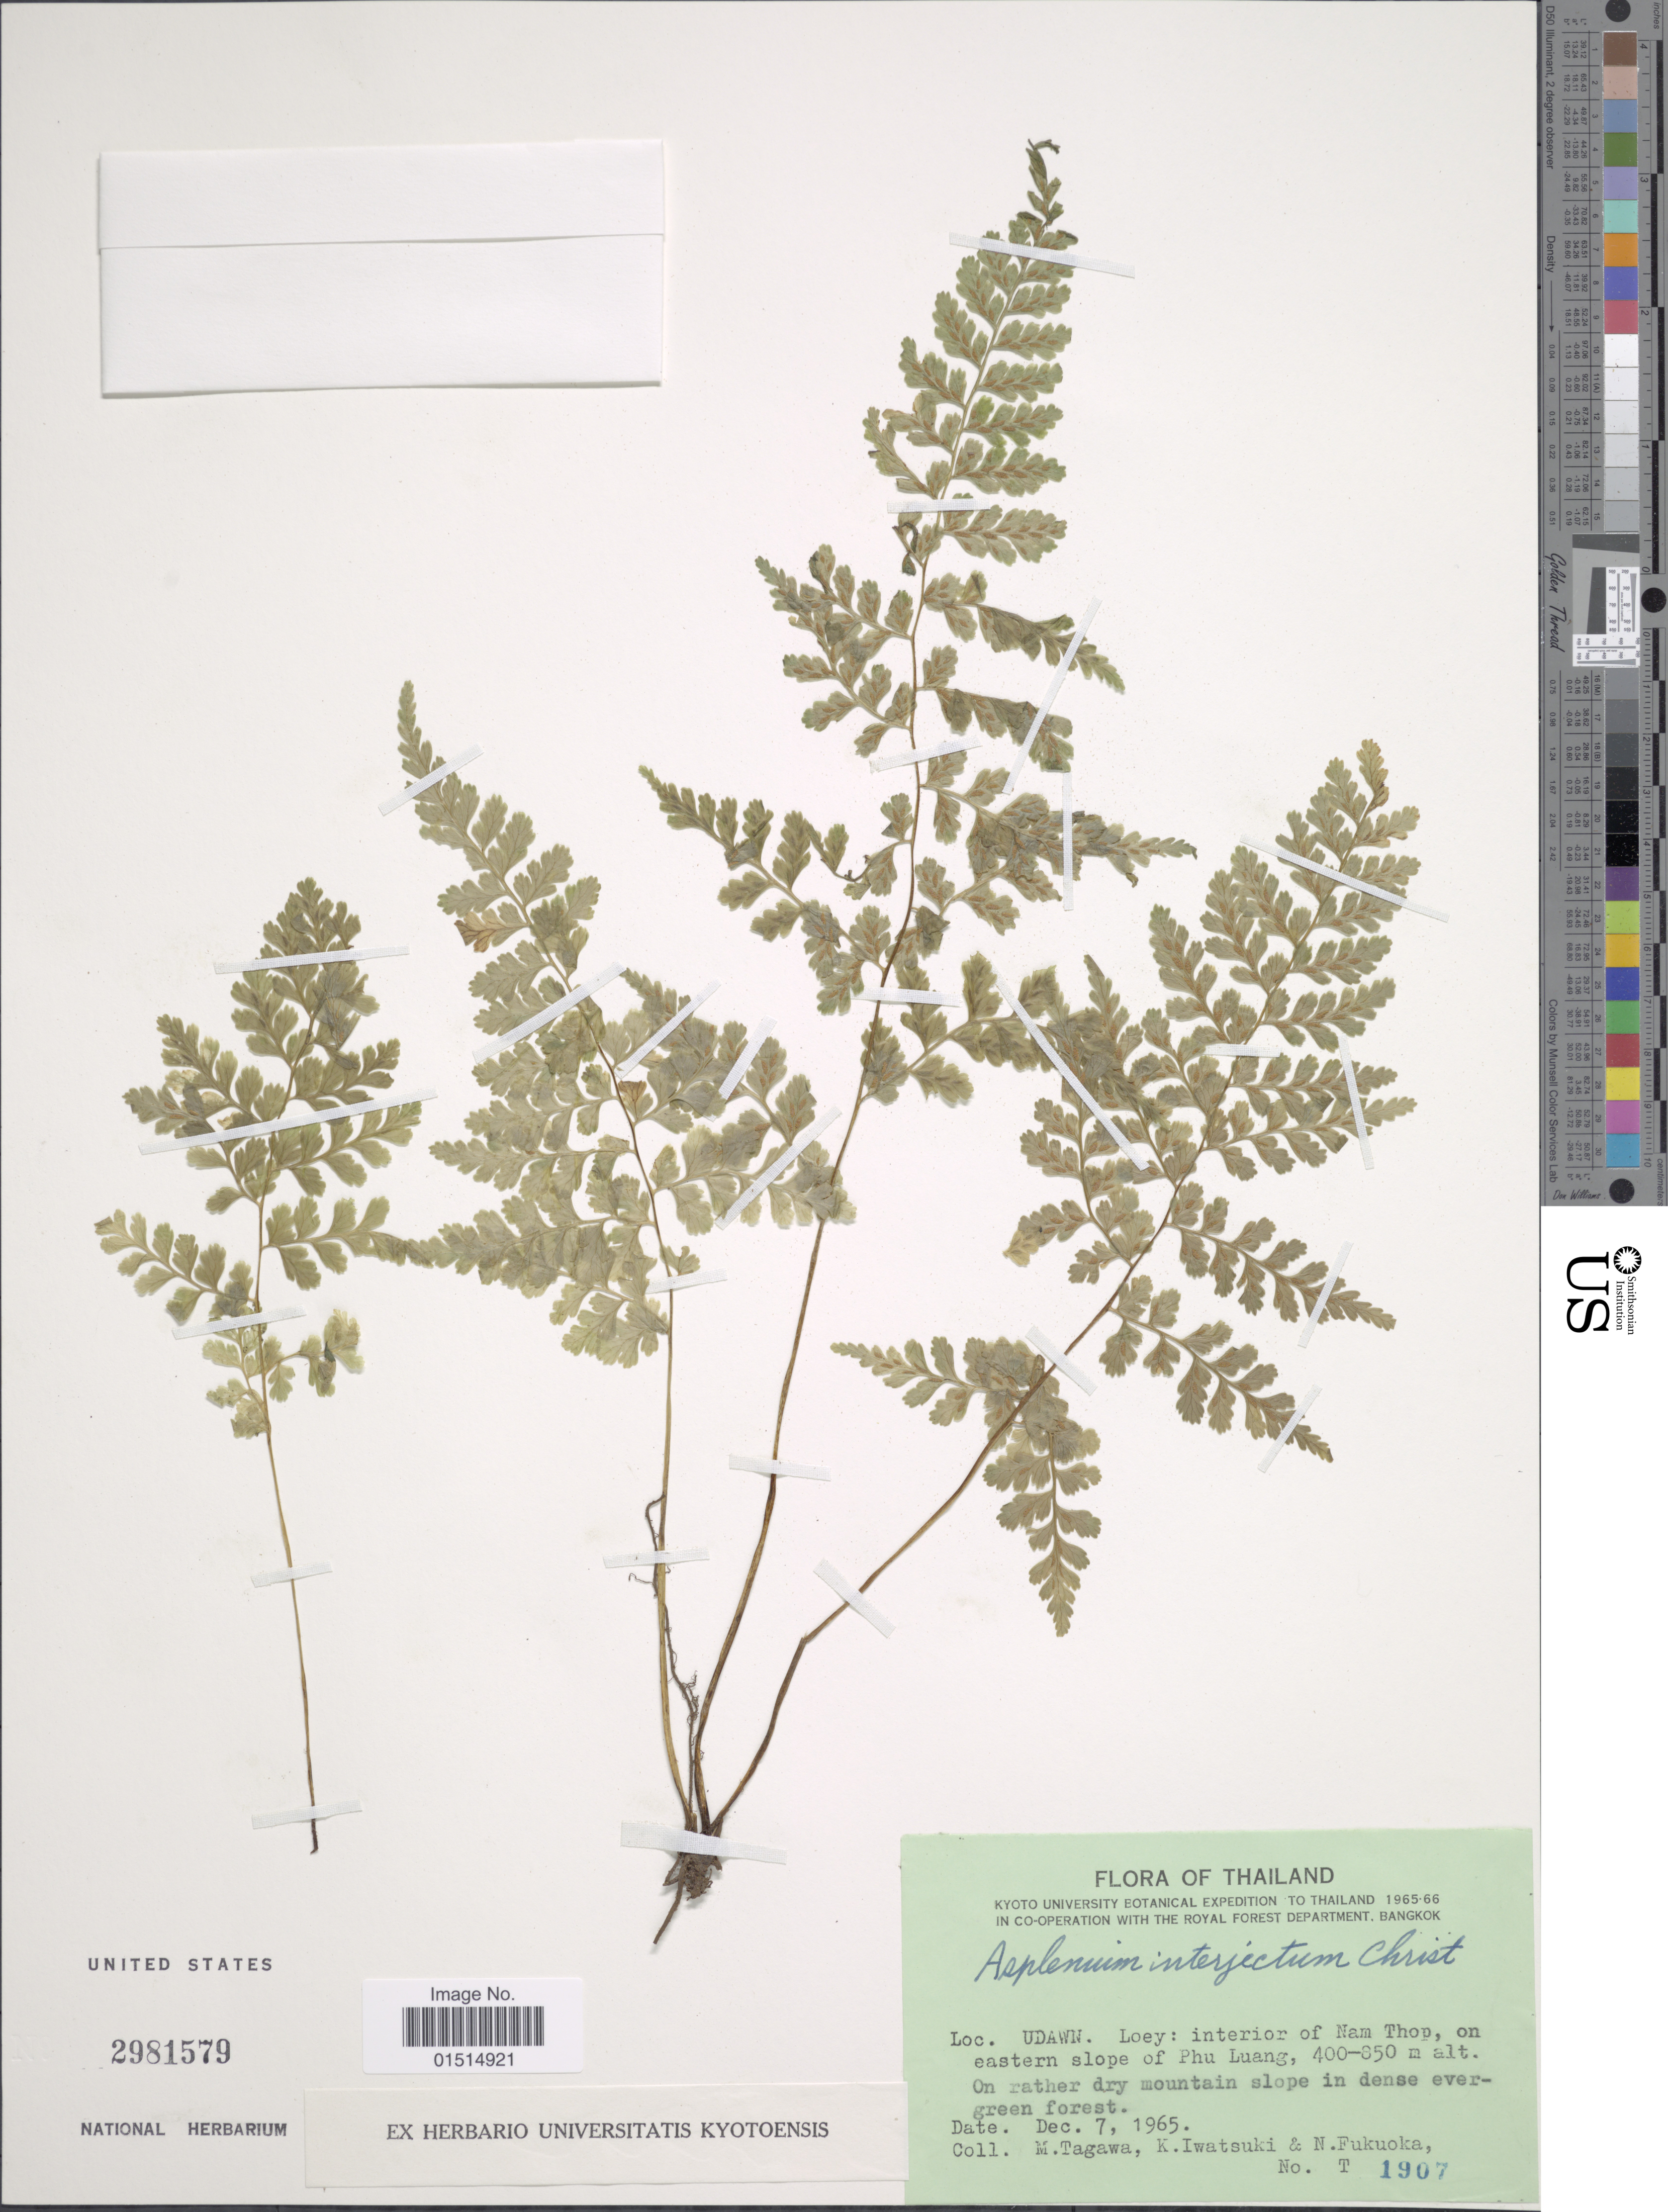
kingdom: Plantae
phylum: Tracheophyta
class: Polypodiopsida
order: Polypodiales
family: Aspleniaceae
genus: Asplenium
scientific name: Asplenium interjectum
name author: Christ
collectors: M. Tagawa, K. Iwatsuki & N. Fukuoka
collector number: T1907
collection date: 1965-12-07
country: Thailand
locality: Udawn, Loey: interior of Nam Thop, on eastern slope of Phu Luang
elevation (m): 400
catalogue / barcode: US 2981579